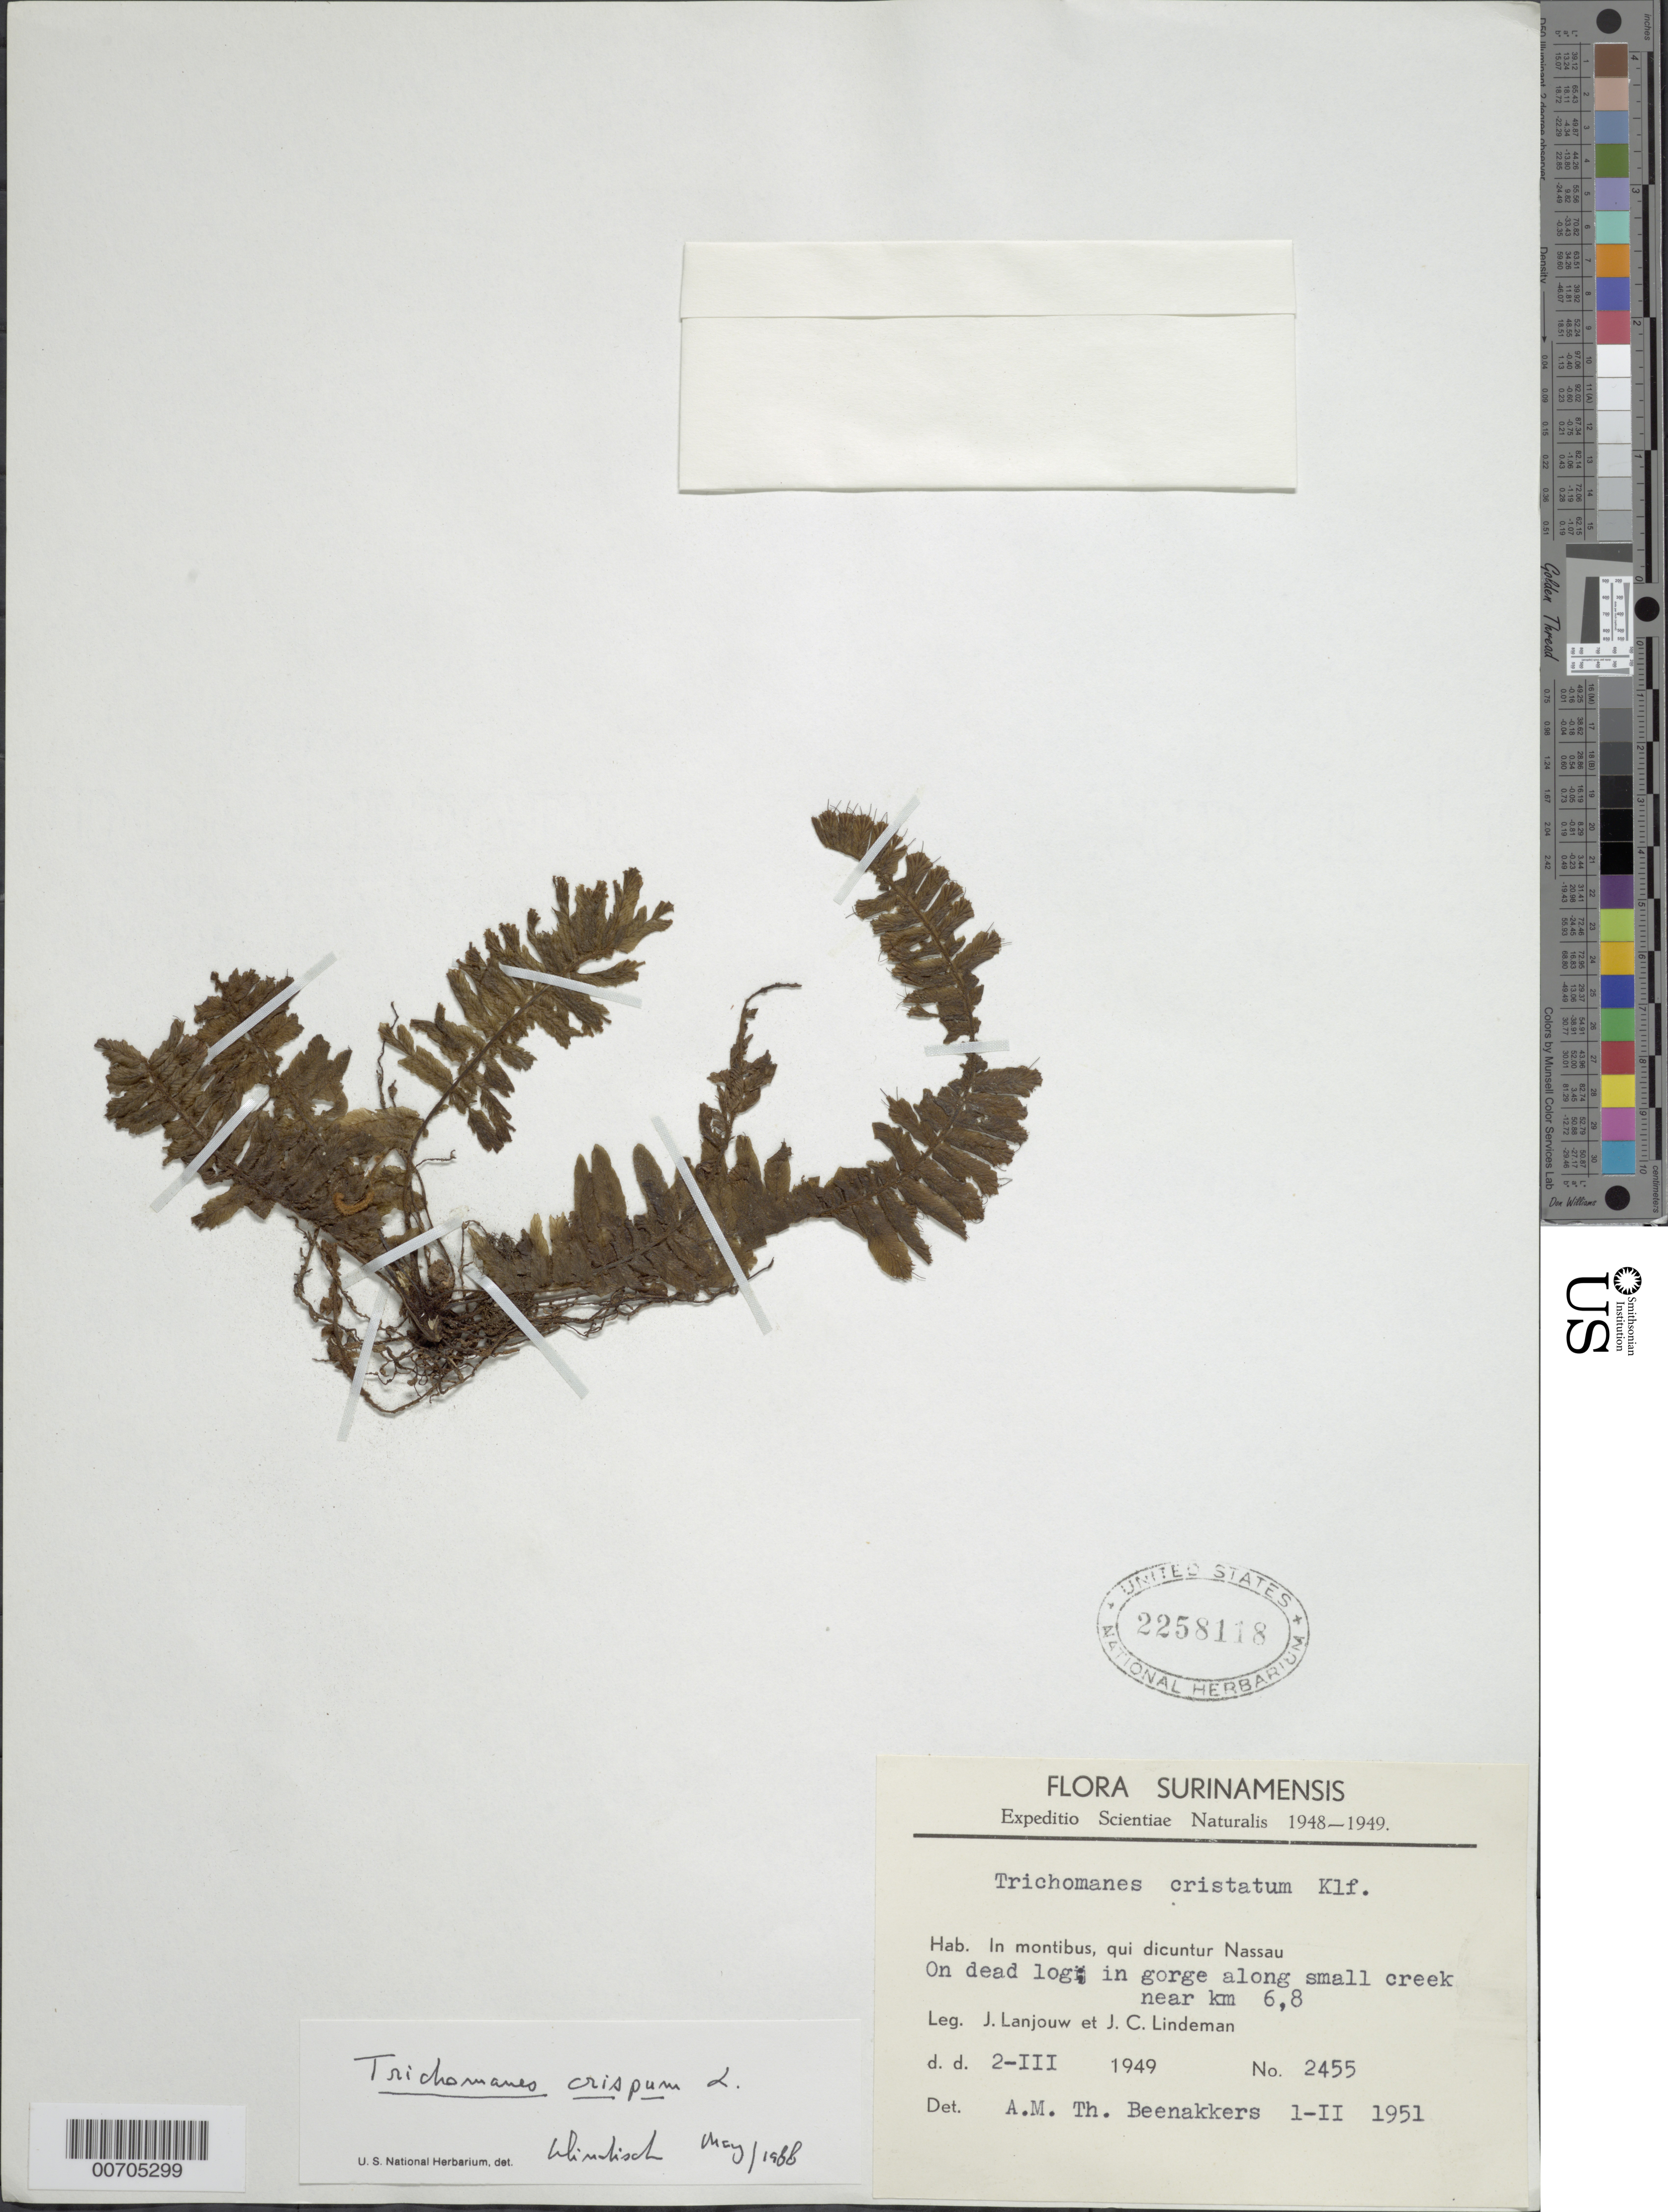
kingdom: Plantae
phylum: Tracheophyta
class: Polypodiopsida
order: Hymenophyllales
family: Hymenophyllaceae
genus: Trichomanes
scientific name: Trichomanes crispum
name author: L.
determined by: Windisch, Paulo Guenter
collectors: J. Lanjouw & J. C. Lindeman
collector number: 51 2455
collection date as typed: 1-Feb-51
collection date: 1951-02-01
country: Suriname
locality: Nassau Mts., near km 6.8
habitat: Gorge along small creek; on dead log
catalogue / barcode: US 2258118